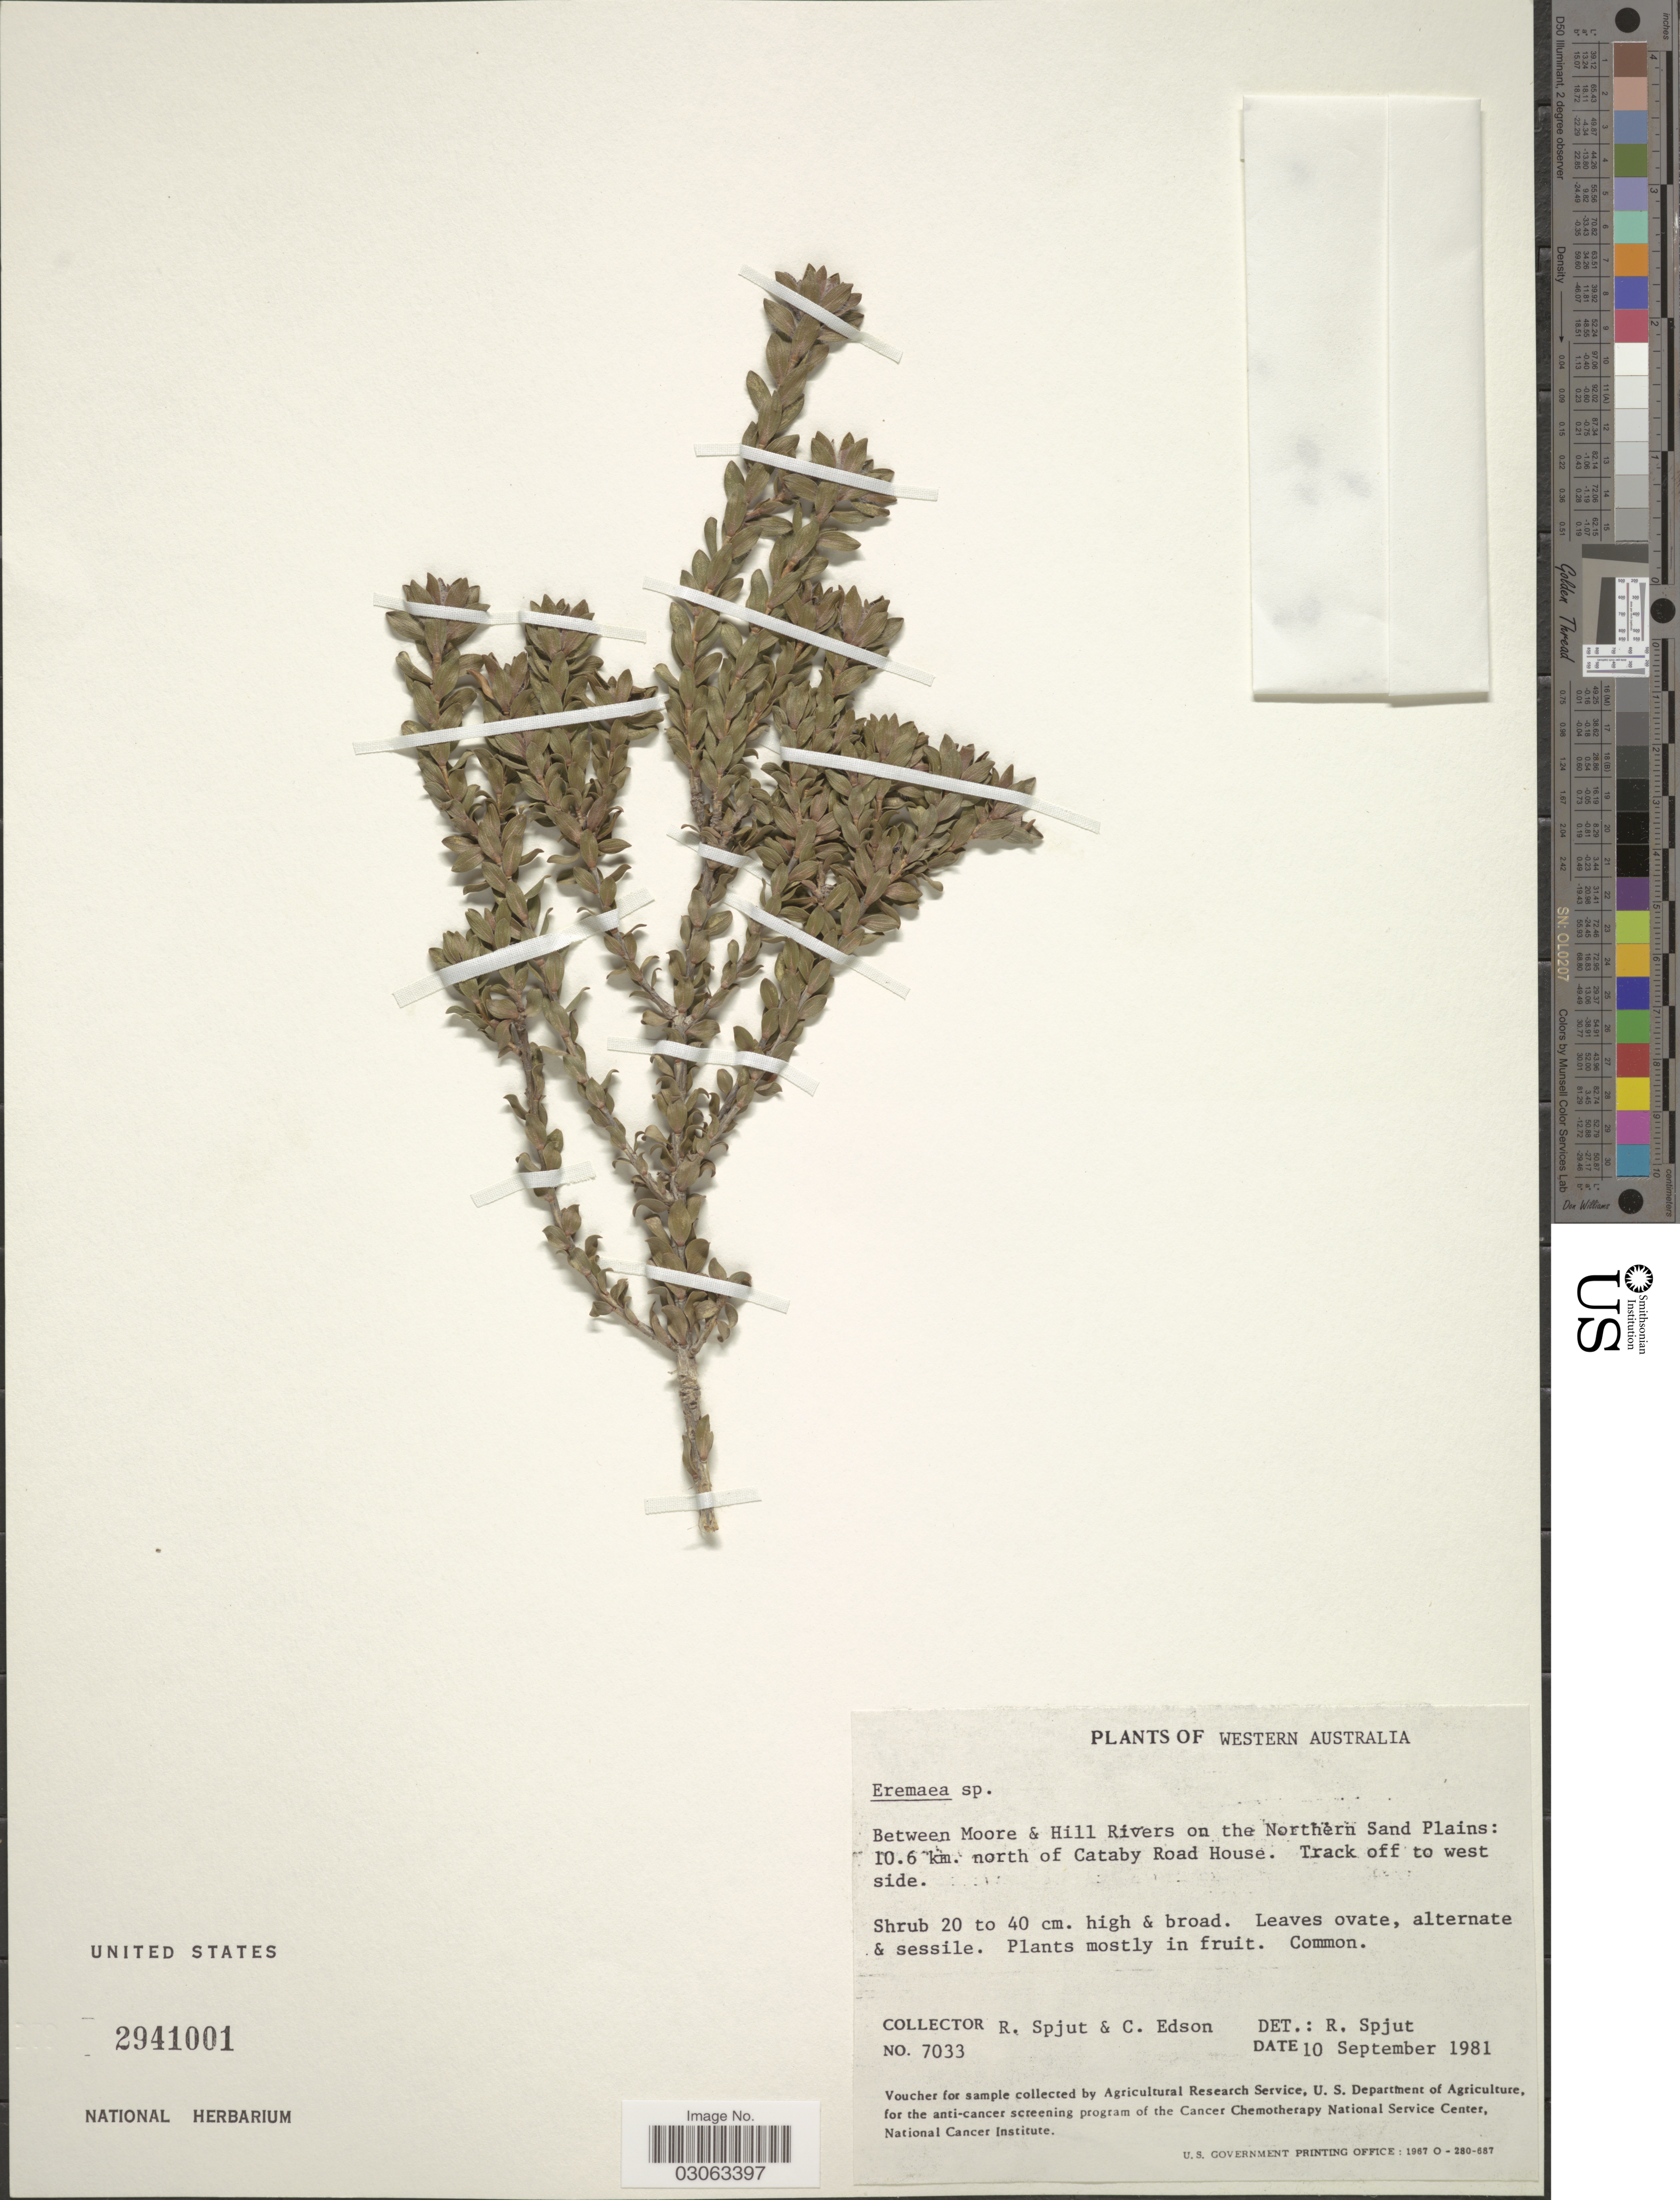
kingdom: Plantae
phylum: Tracheophyta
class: Magnoliopsida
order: Myrtales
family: Myrtaceae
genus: Eremaea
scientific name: Eremaea sp.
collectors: R. Spjut & C. Edson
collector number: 7033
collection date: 1981-09-10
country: Australia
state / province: Western Australia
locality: Between Moore & Hill Rivers on the Northern Sand Plains: 10.6 km. north of Cataby Road House. Track off to west side.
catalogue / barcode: US 2941001